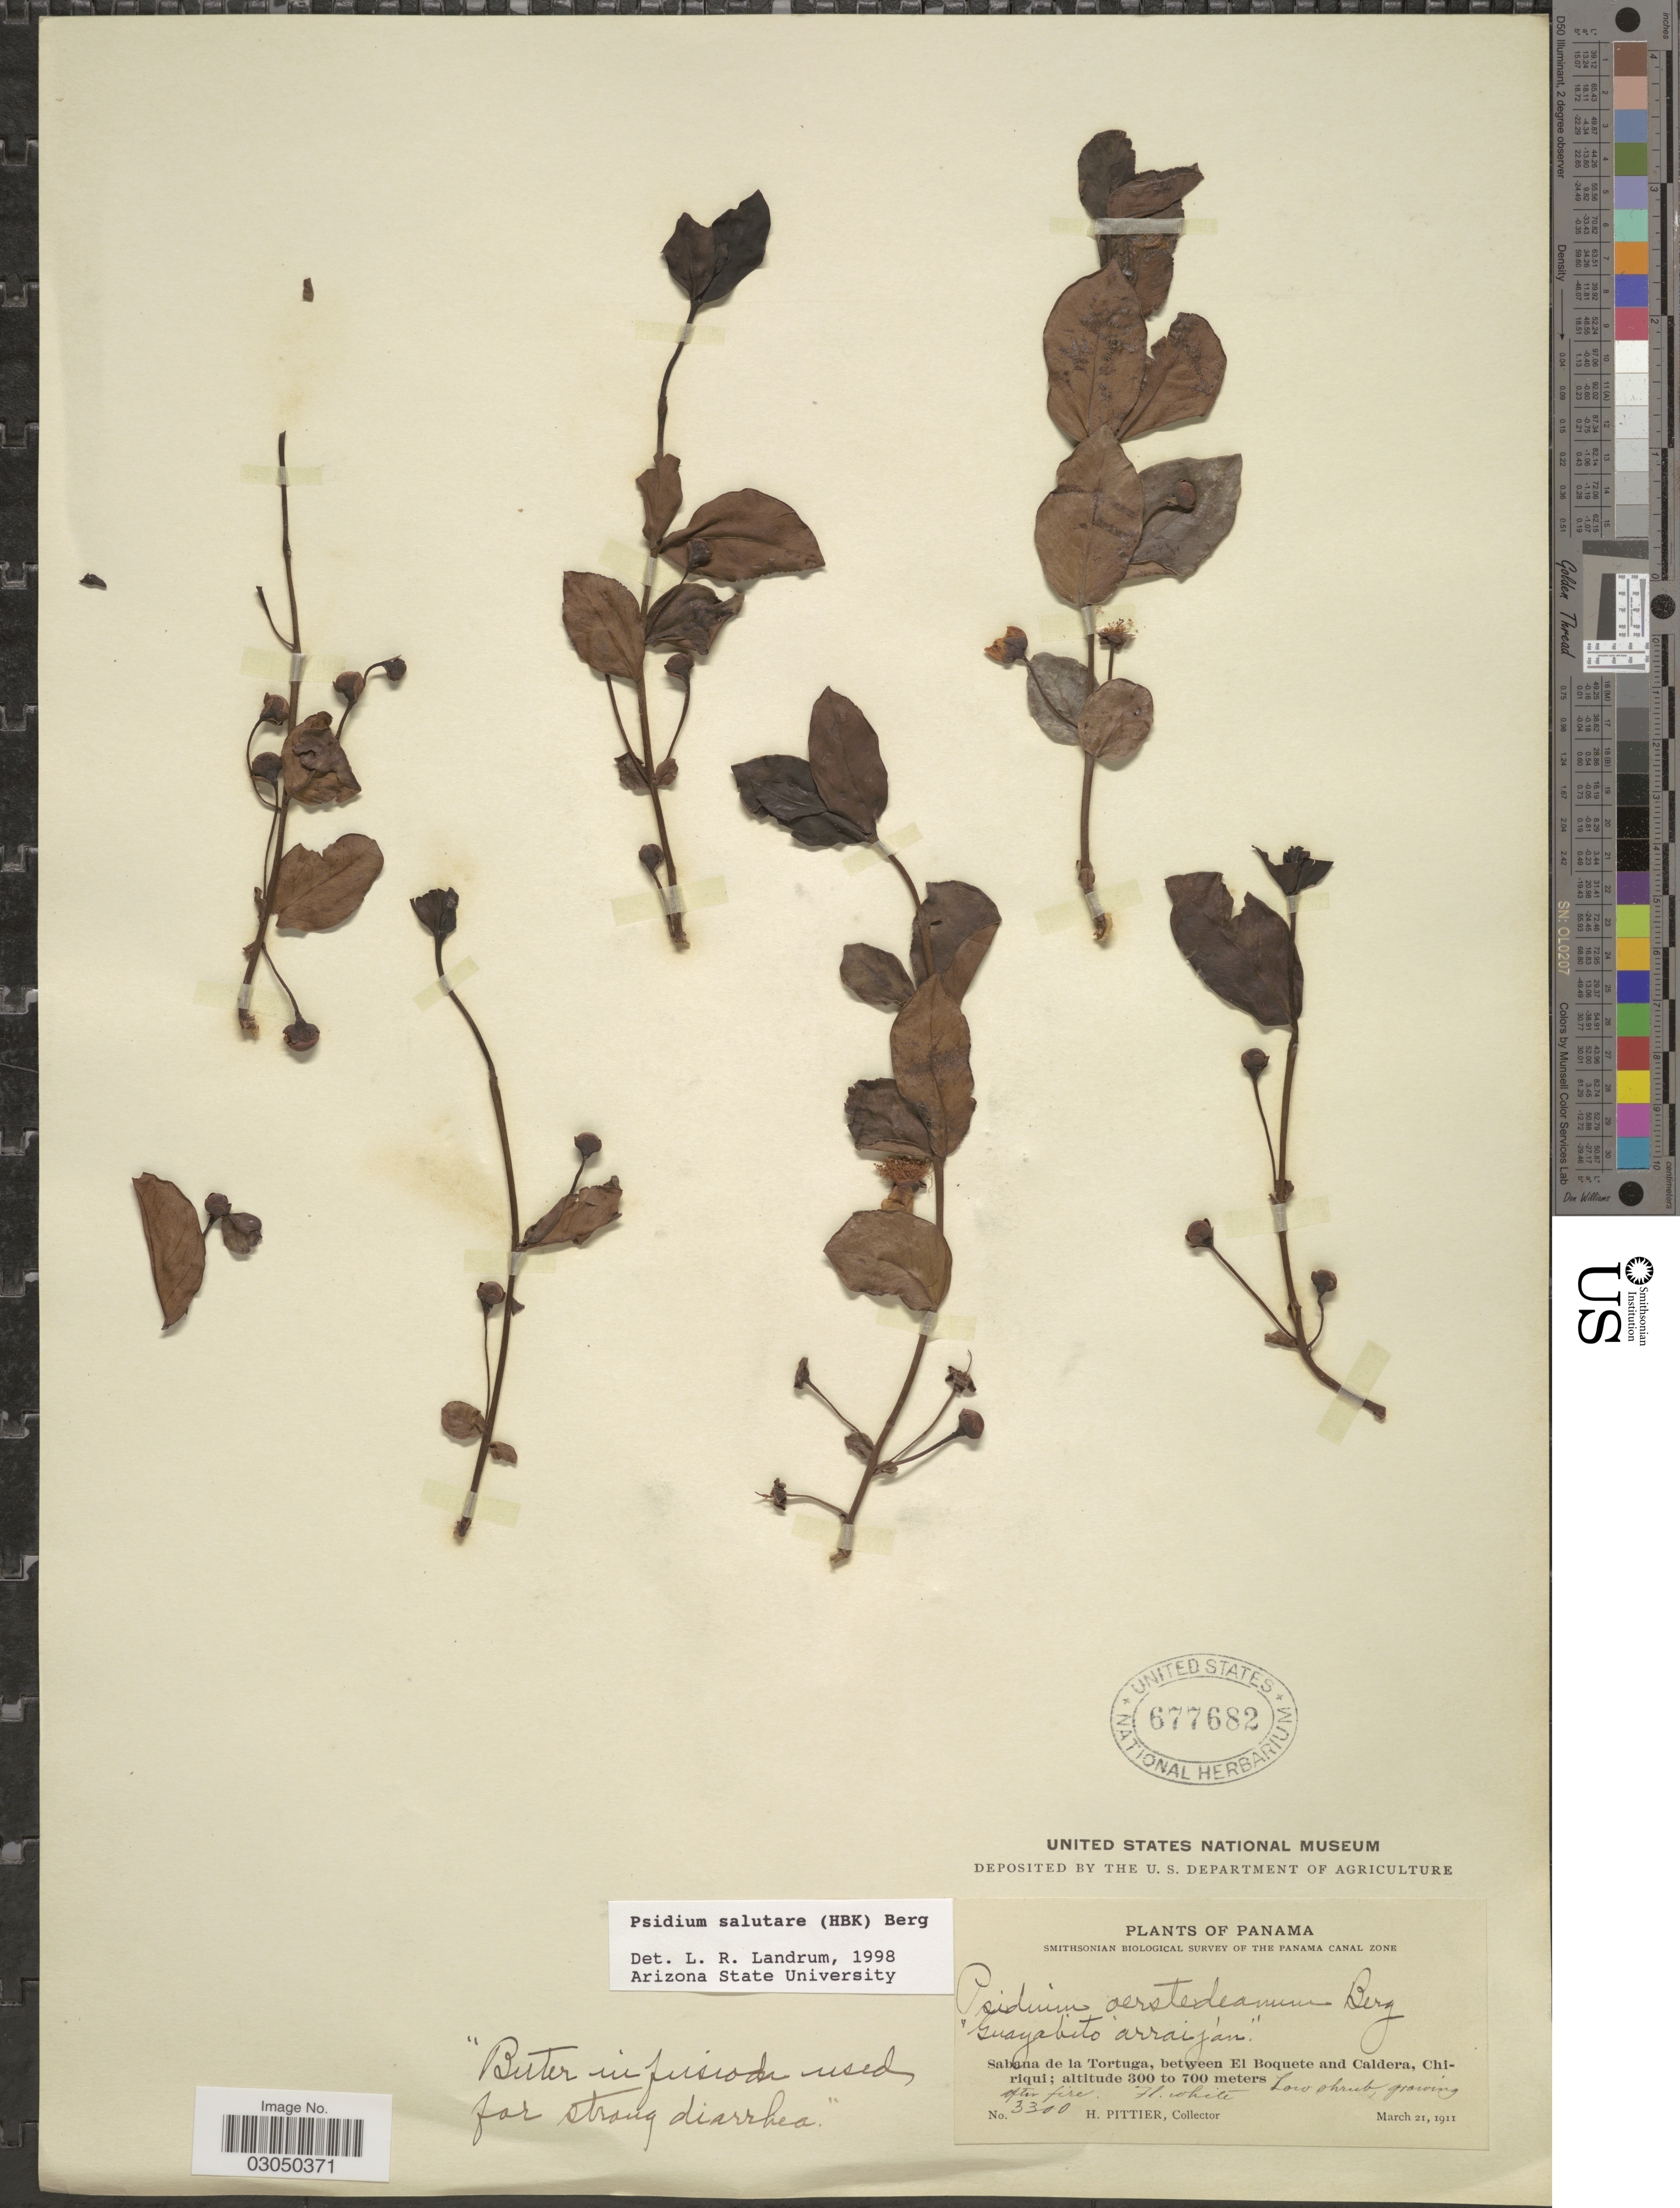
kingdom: Plantae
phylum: Tracheophyta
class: Magnoliopsida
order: Myrtales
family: Myrtaceae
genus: Psidium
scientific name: Psidium salutare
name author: (Kunth) O. Berg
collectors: H. F. Pittier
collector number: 3300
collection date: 1911-03-21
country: Panama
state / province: Chiriqui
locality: Sabana de la Tortuga, between El Boquete and Caldera, Chiriqui.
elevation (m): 300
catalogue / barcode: US 677682